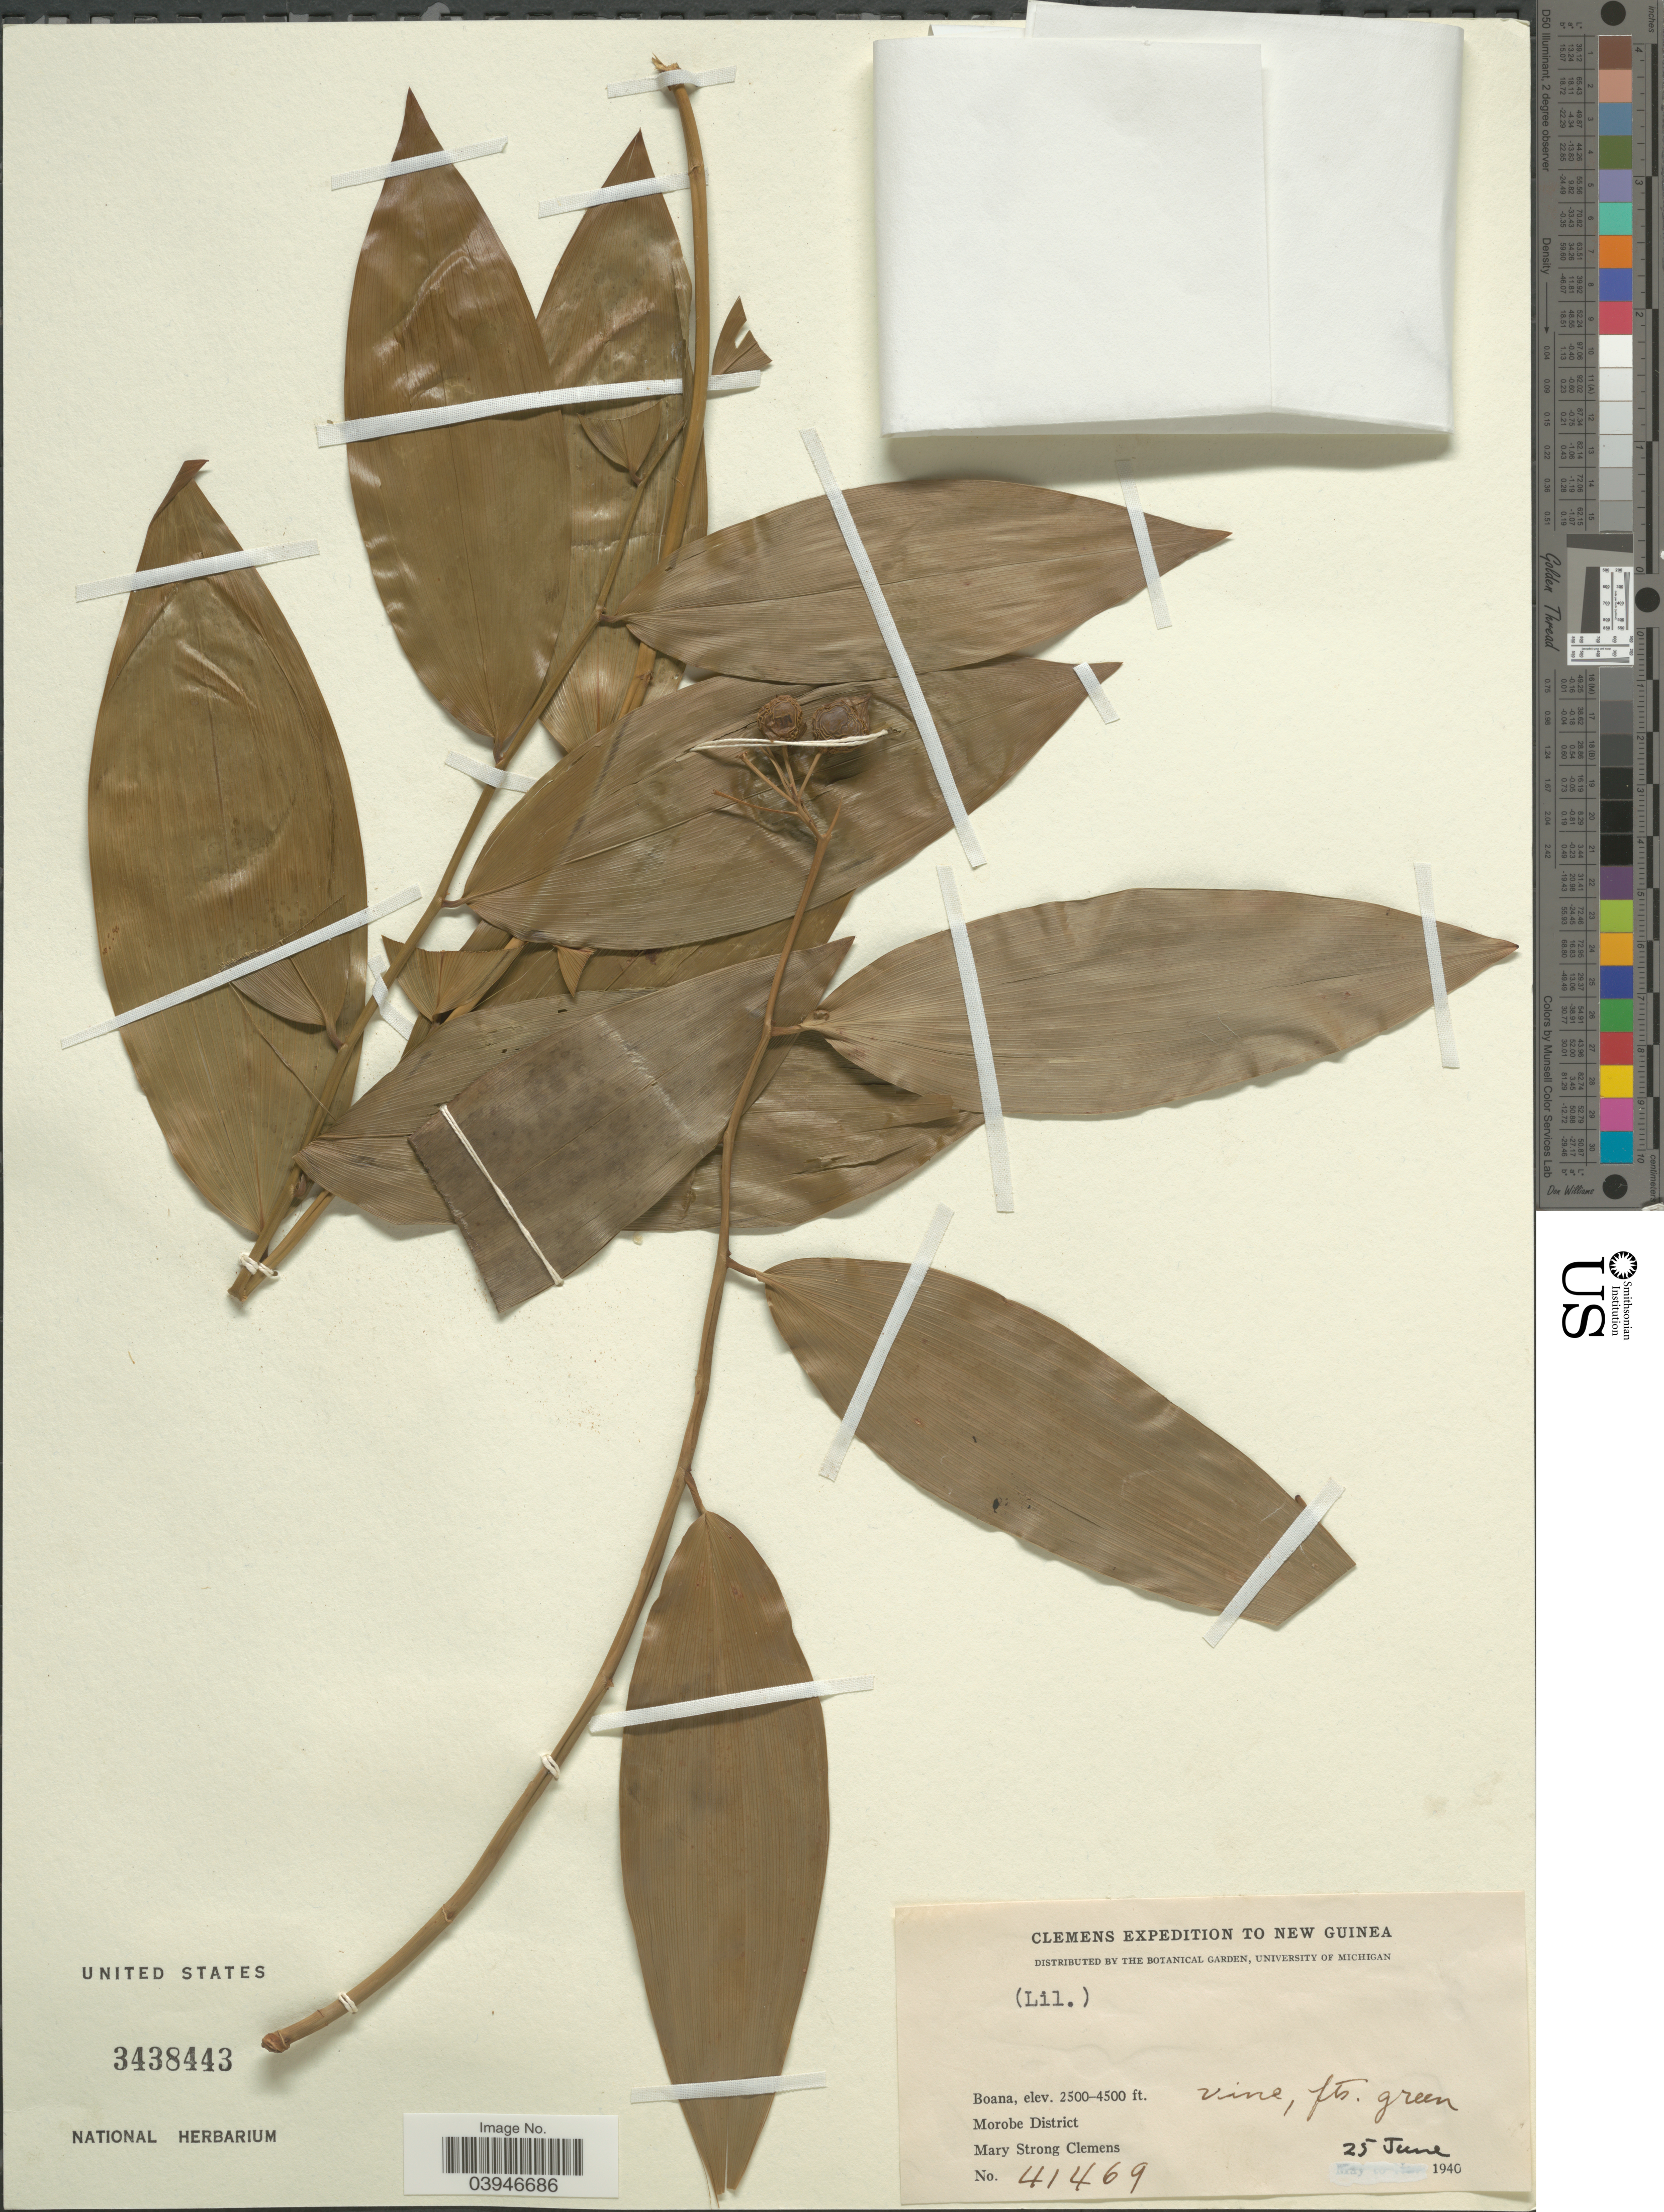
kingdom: Plantae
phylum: Tracheophyta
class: Liliopsida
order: Liliales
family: Liliaceae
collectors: M. S. Clemens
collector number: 41469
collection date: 1940-06-25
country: Papua New Guinea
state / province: Morobe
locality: New Guinea. Boana. Morobe District.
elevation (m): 762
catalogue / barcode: US 3438443